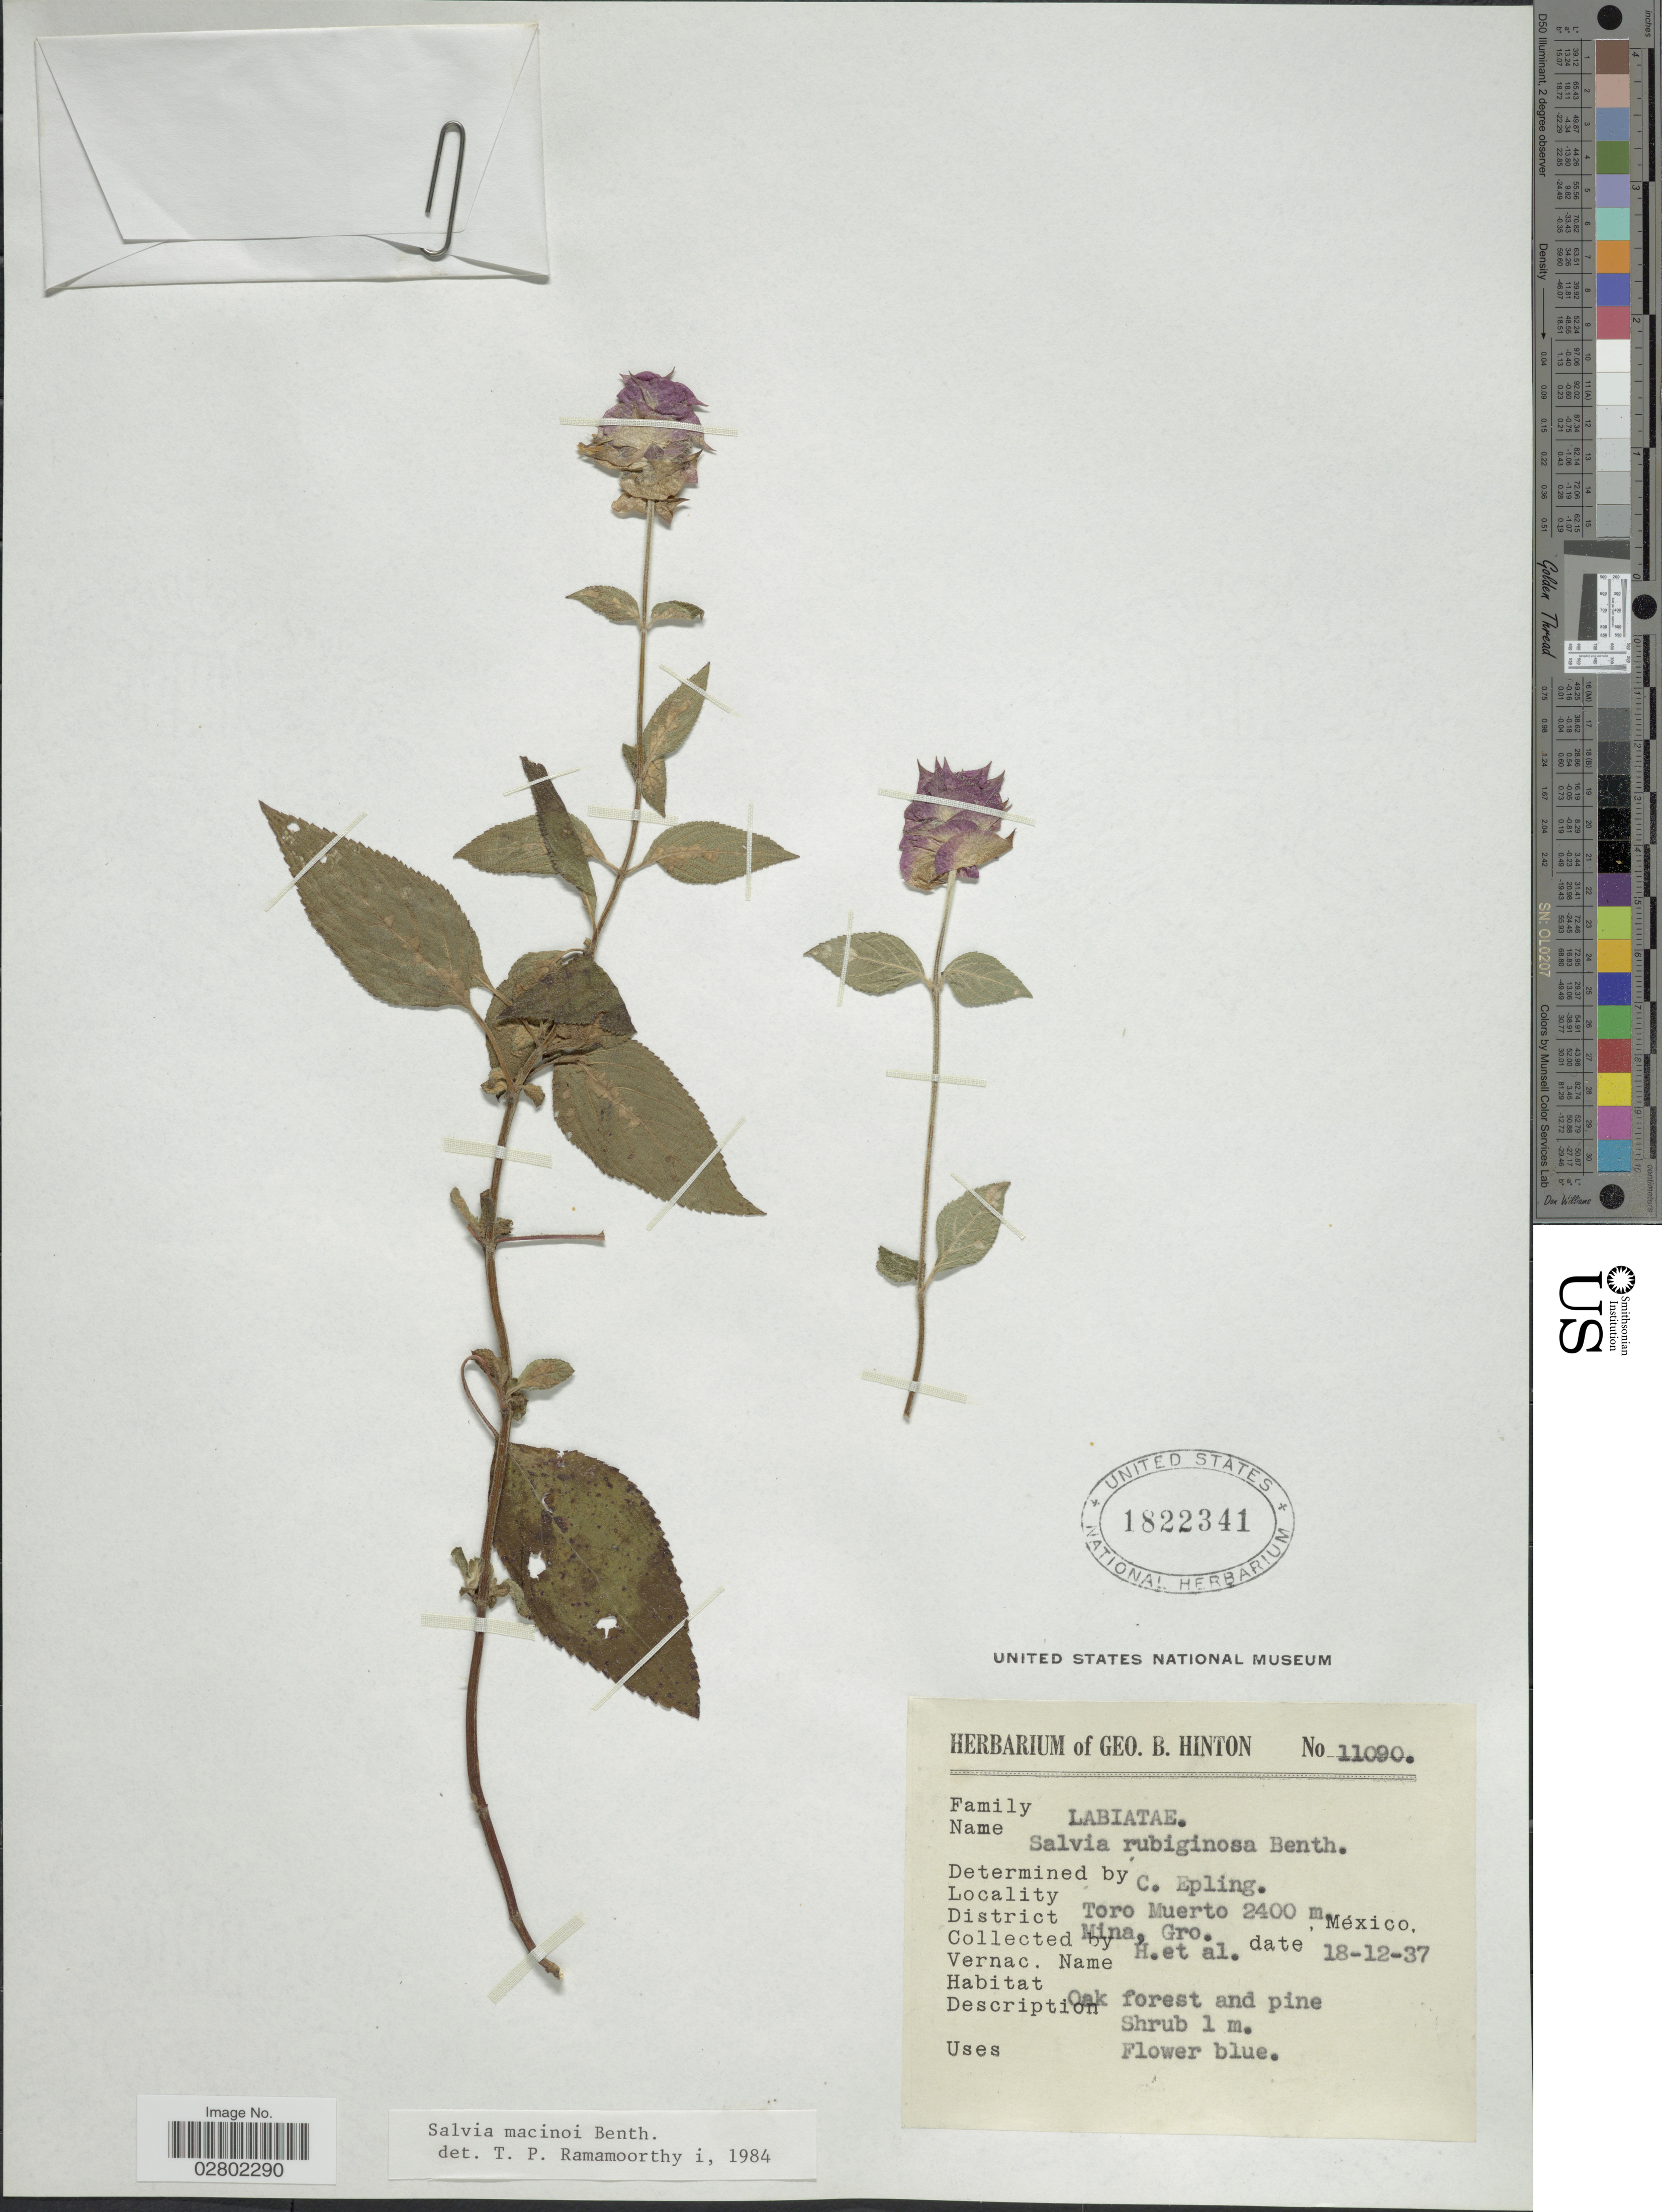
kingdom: Plantae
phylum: Tracheophyta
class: Magnoliopsida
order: Lamiales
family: Lamiaceae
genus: Salvia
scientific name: Salvia mocinoi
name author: Benth.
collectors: G. B. Hinton & et al.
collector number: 11090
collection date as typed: Transcribed d/m/y: 18/12/37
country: Mexico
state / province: Guerrero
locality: Toro Muerto, District Mina, Gro.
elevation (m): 2400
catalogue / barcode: US 1822341